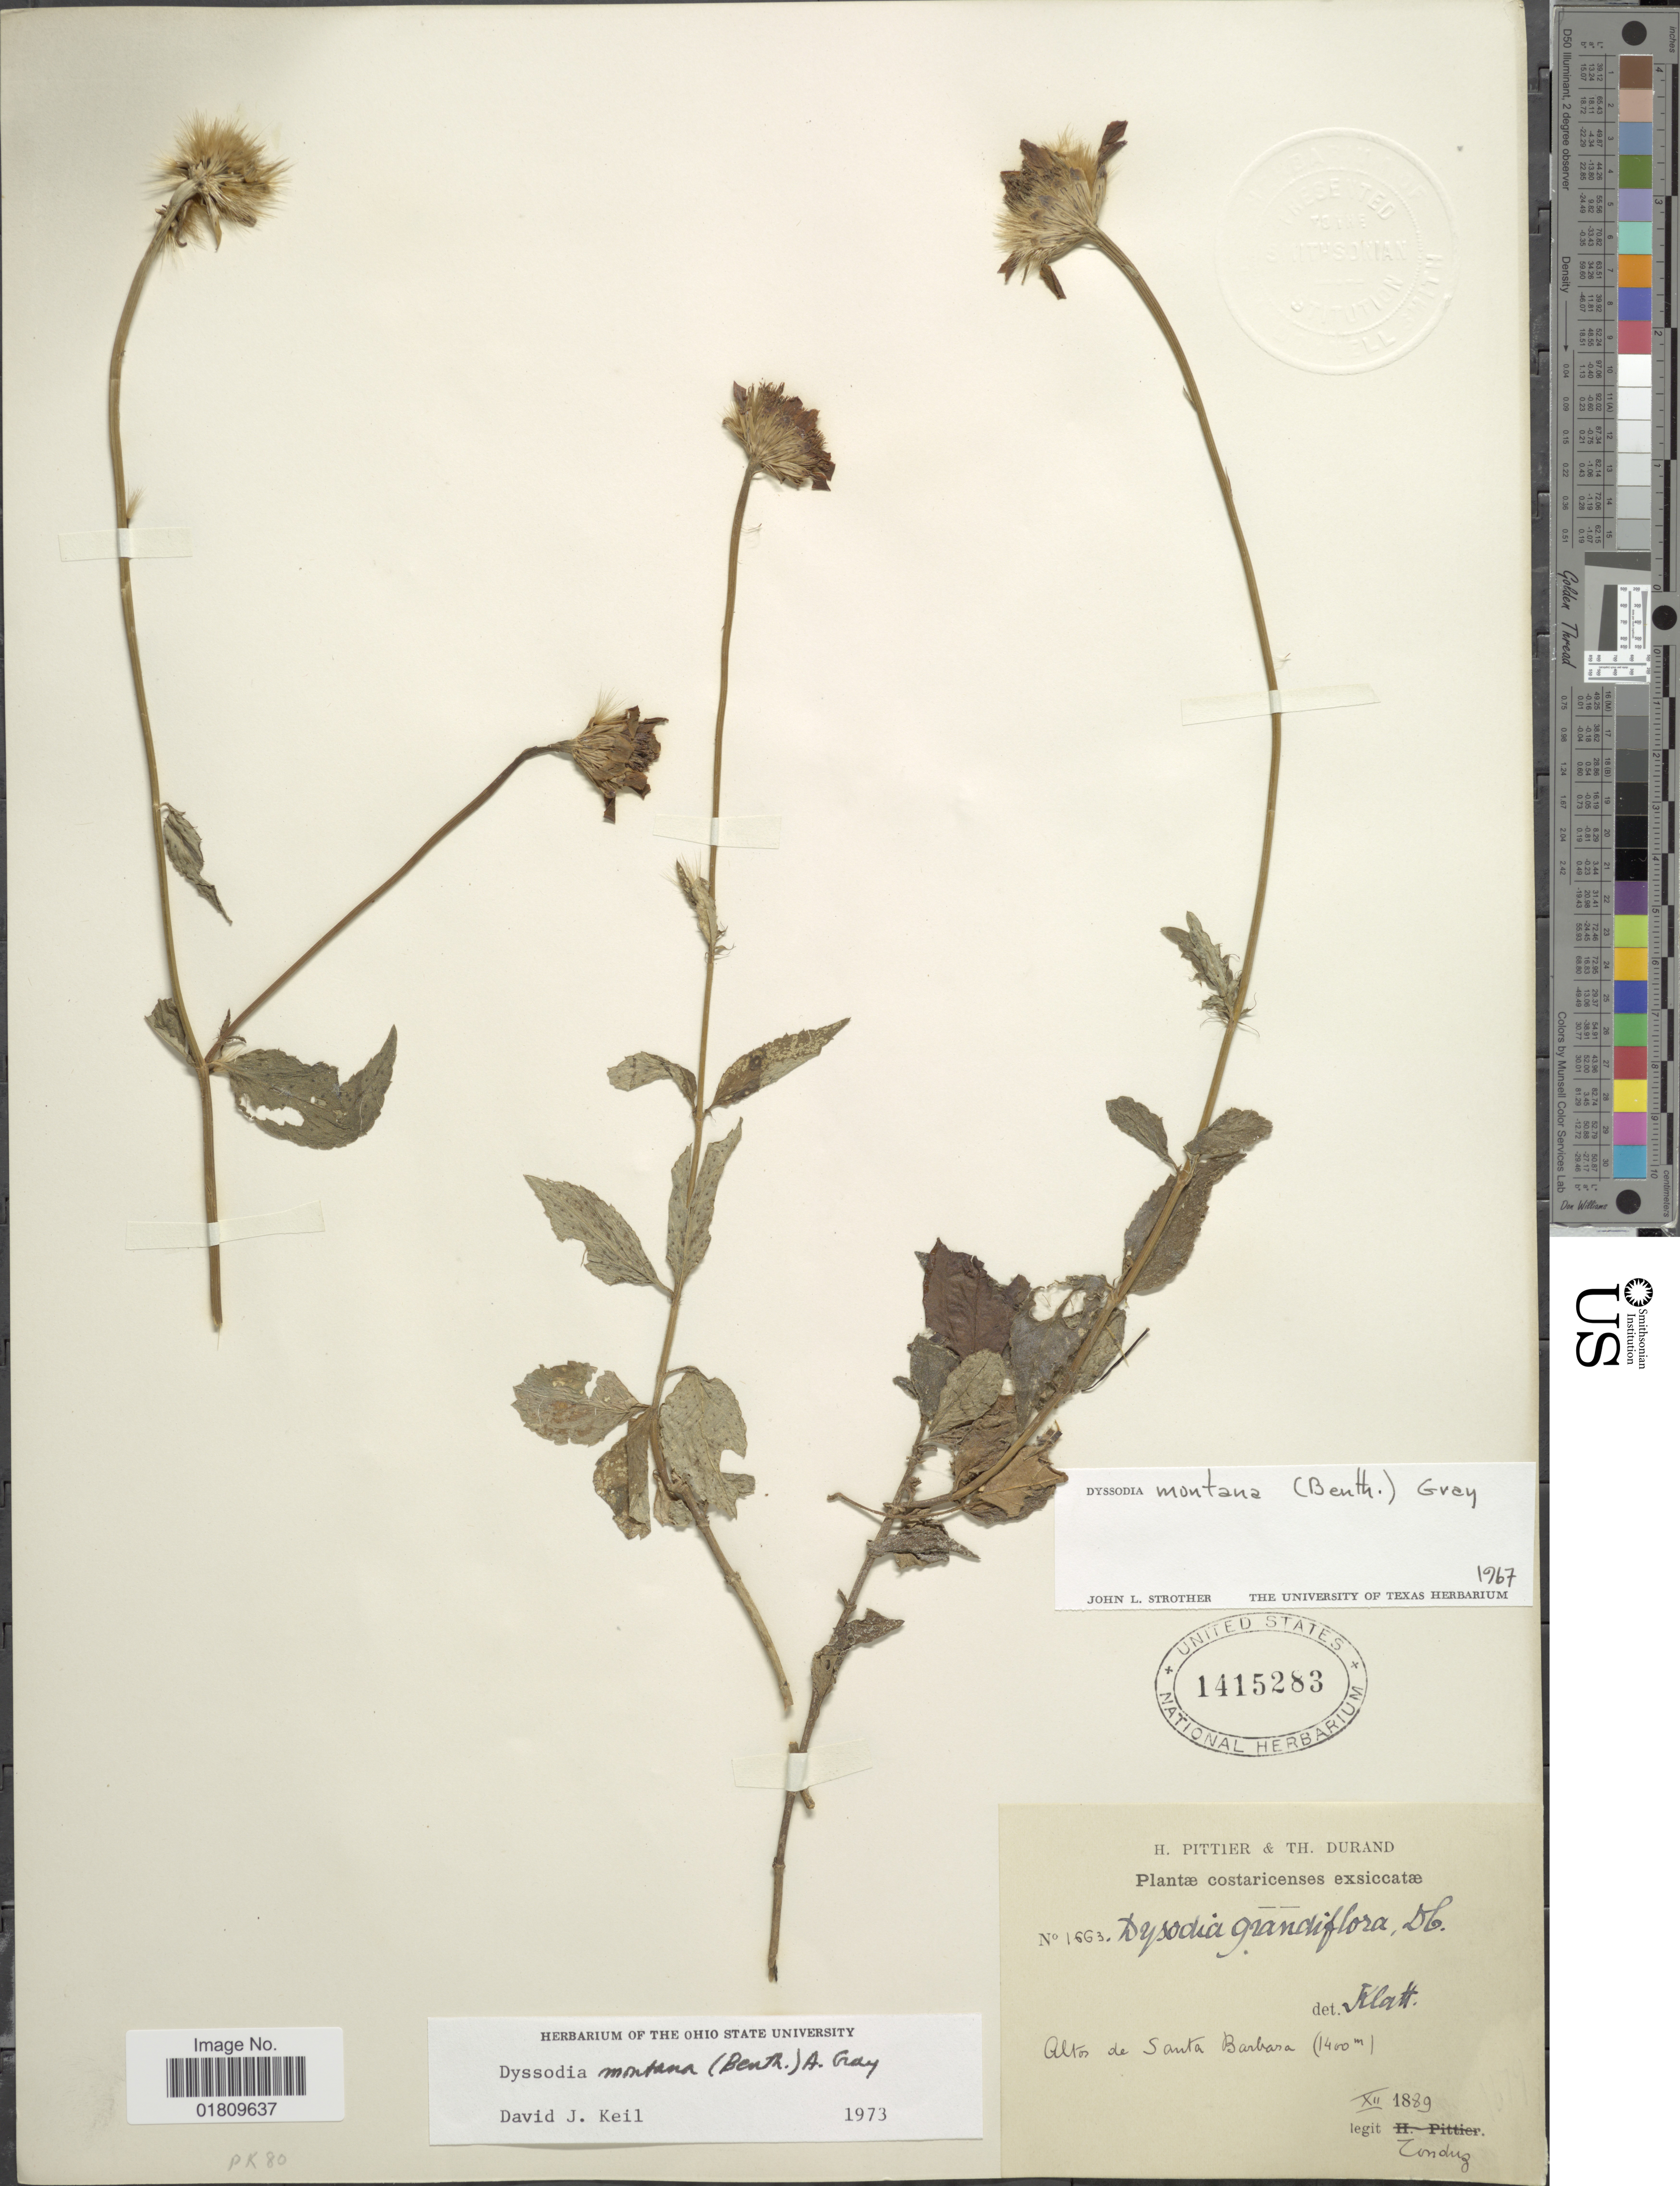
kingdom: Plantae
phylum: Tracheophyta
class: Magnoliopsida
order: Asterales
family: Asteraceae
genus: Dyssodia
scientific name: Dyssodia montana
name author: (Benth.) A. Gray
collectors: A. Tonduz & T. Durand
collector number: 1663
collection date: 1889-12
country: Costa Rica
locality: Altos de Santa Barbara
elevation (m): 1400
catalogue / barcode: US 1415283